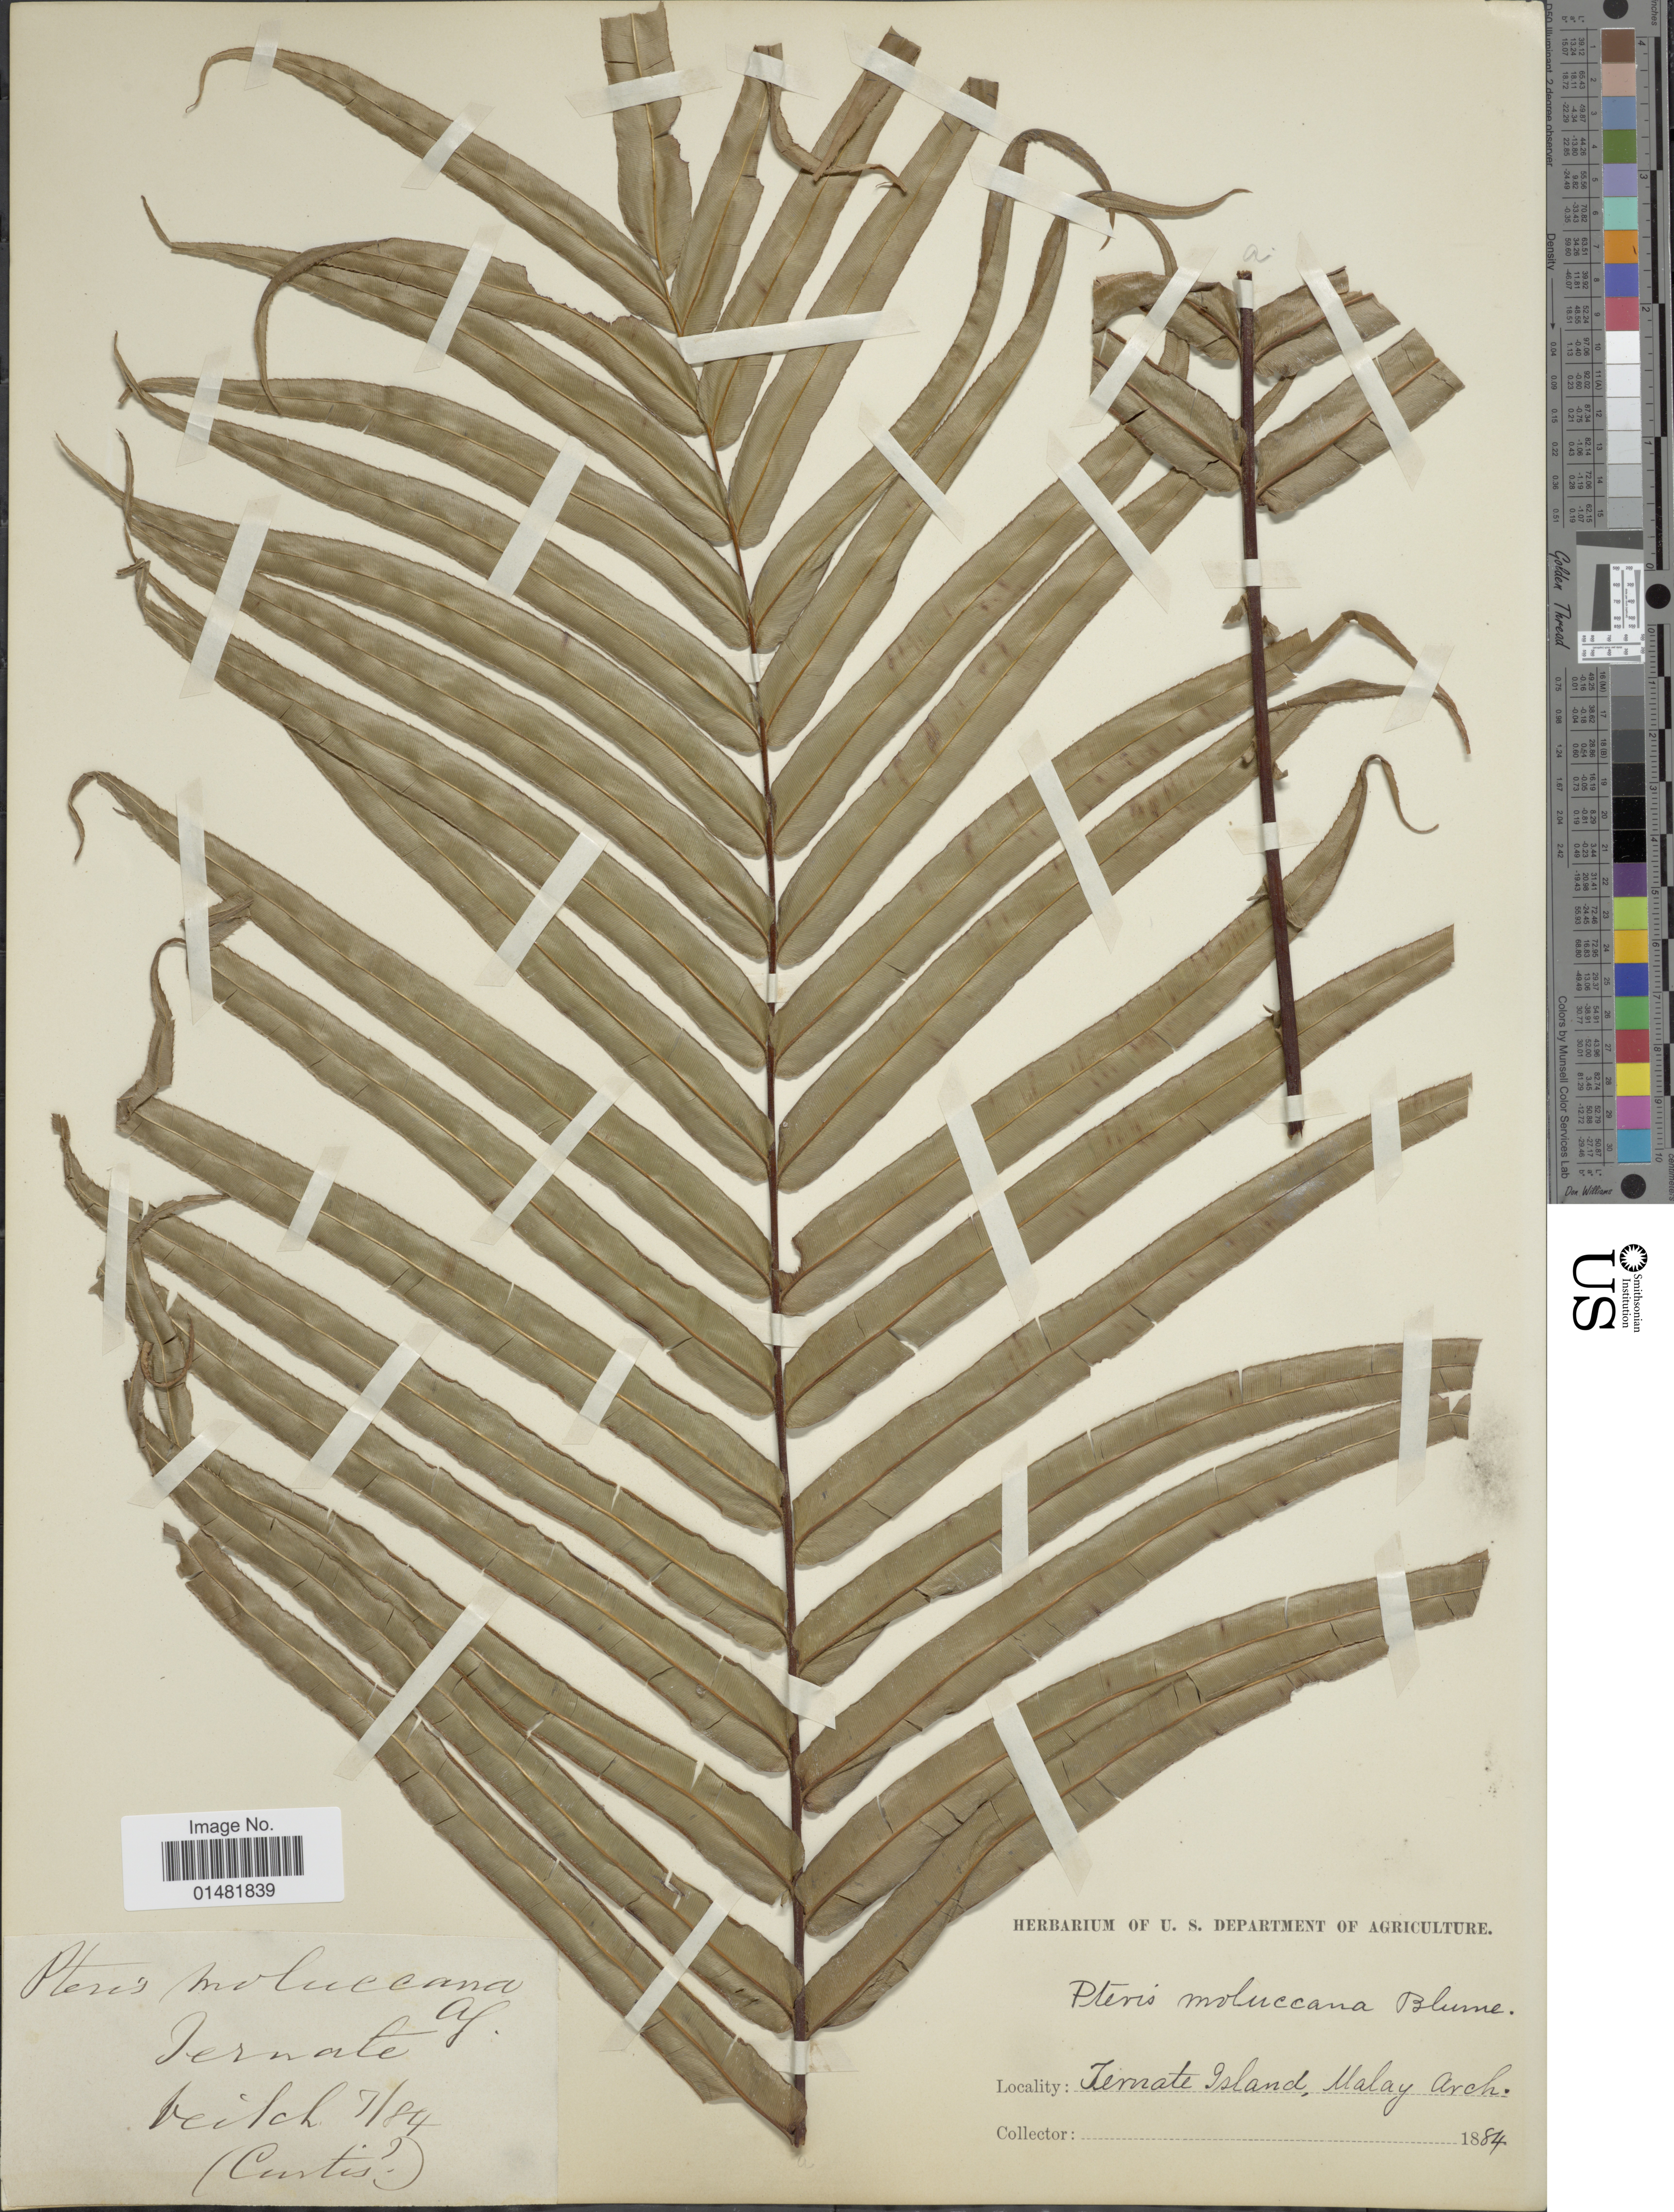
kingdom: Plantae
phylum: Tracheophyta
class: Polypodiopsida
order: Polypodiales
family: Pteridaceae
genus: Pteris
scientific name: Pteris moluccana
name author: Blume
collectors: -. Curtis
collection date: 1884-07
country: Indonesia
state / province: Maluku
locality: Ternate Island, Malay Arch